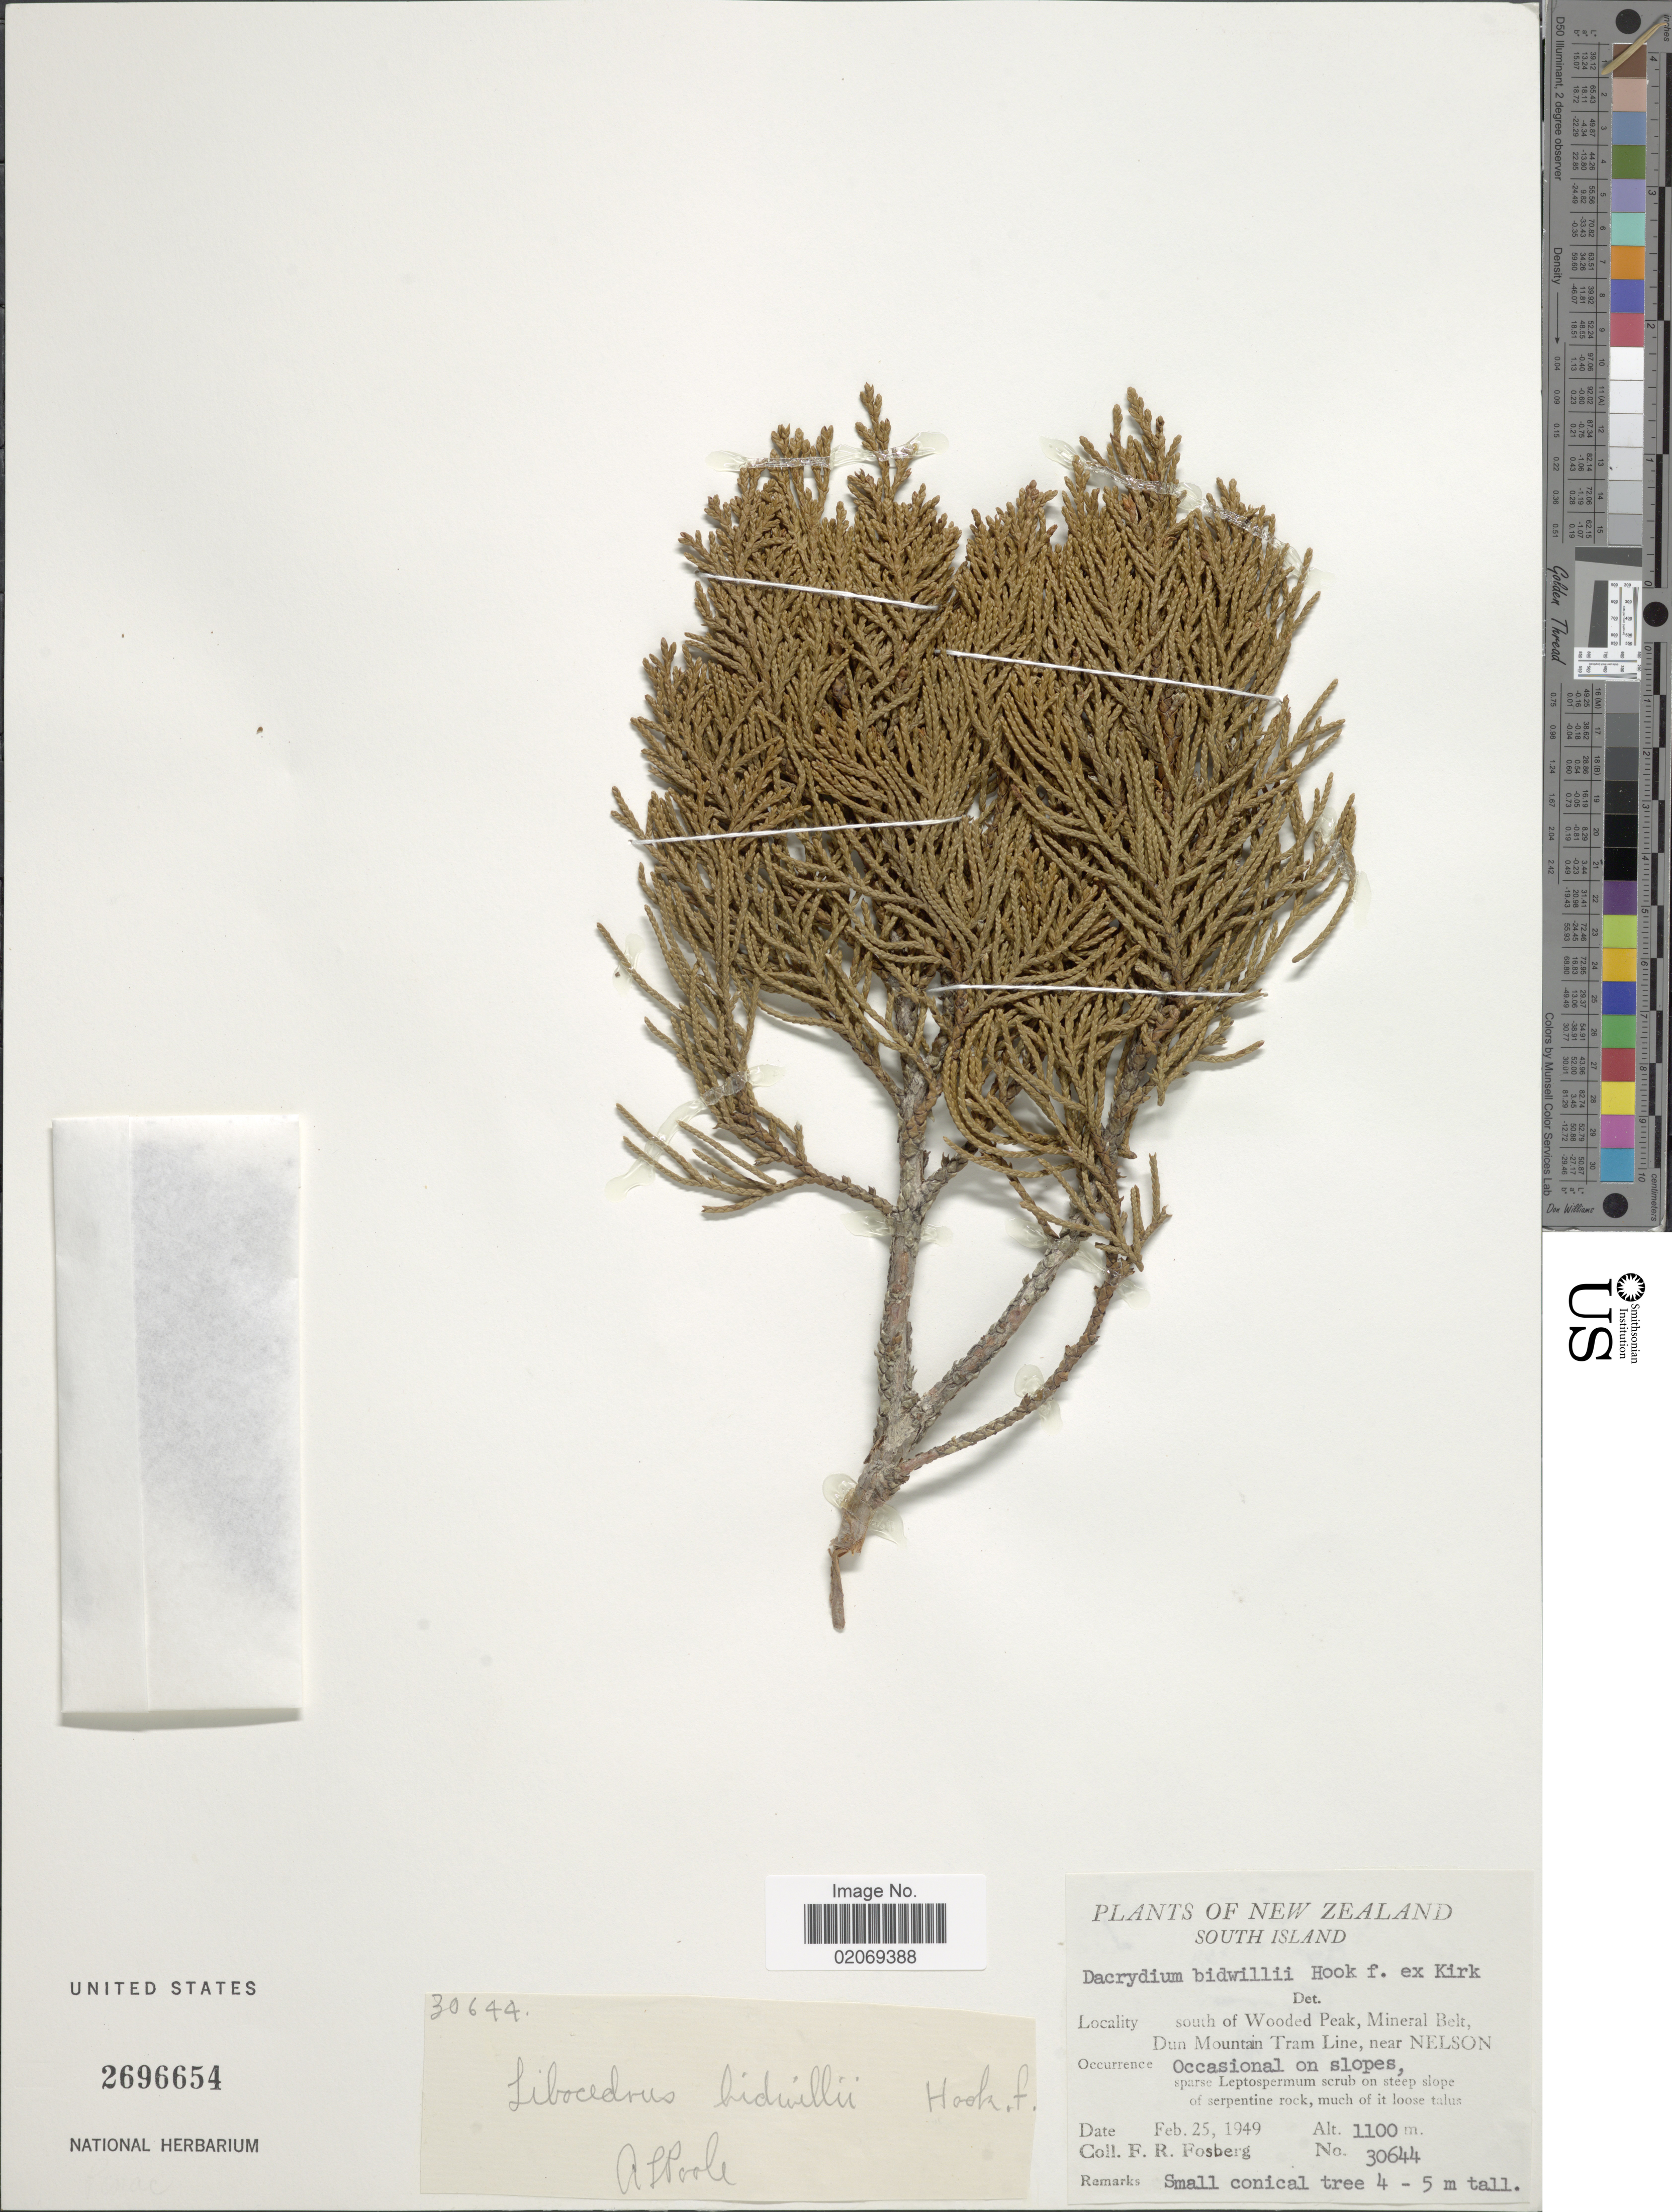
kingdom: Plantae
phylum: Tracheophyta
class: Pinopsida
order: Pinales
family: Cupressaceae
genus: Libocedrus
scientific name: Libocedrus bidwillii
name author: Hook. f.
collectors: F. R. Fosberg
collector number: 30644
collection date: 1949-02-25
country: New Zealand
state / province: Nelson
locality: South Island, south of Wooded peak, Mineral Belt, Dun Mountain Tram Line, near Nelson, Occasional on slopes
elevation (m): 1100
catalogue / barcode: US 2696654